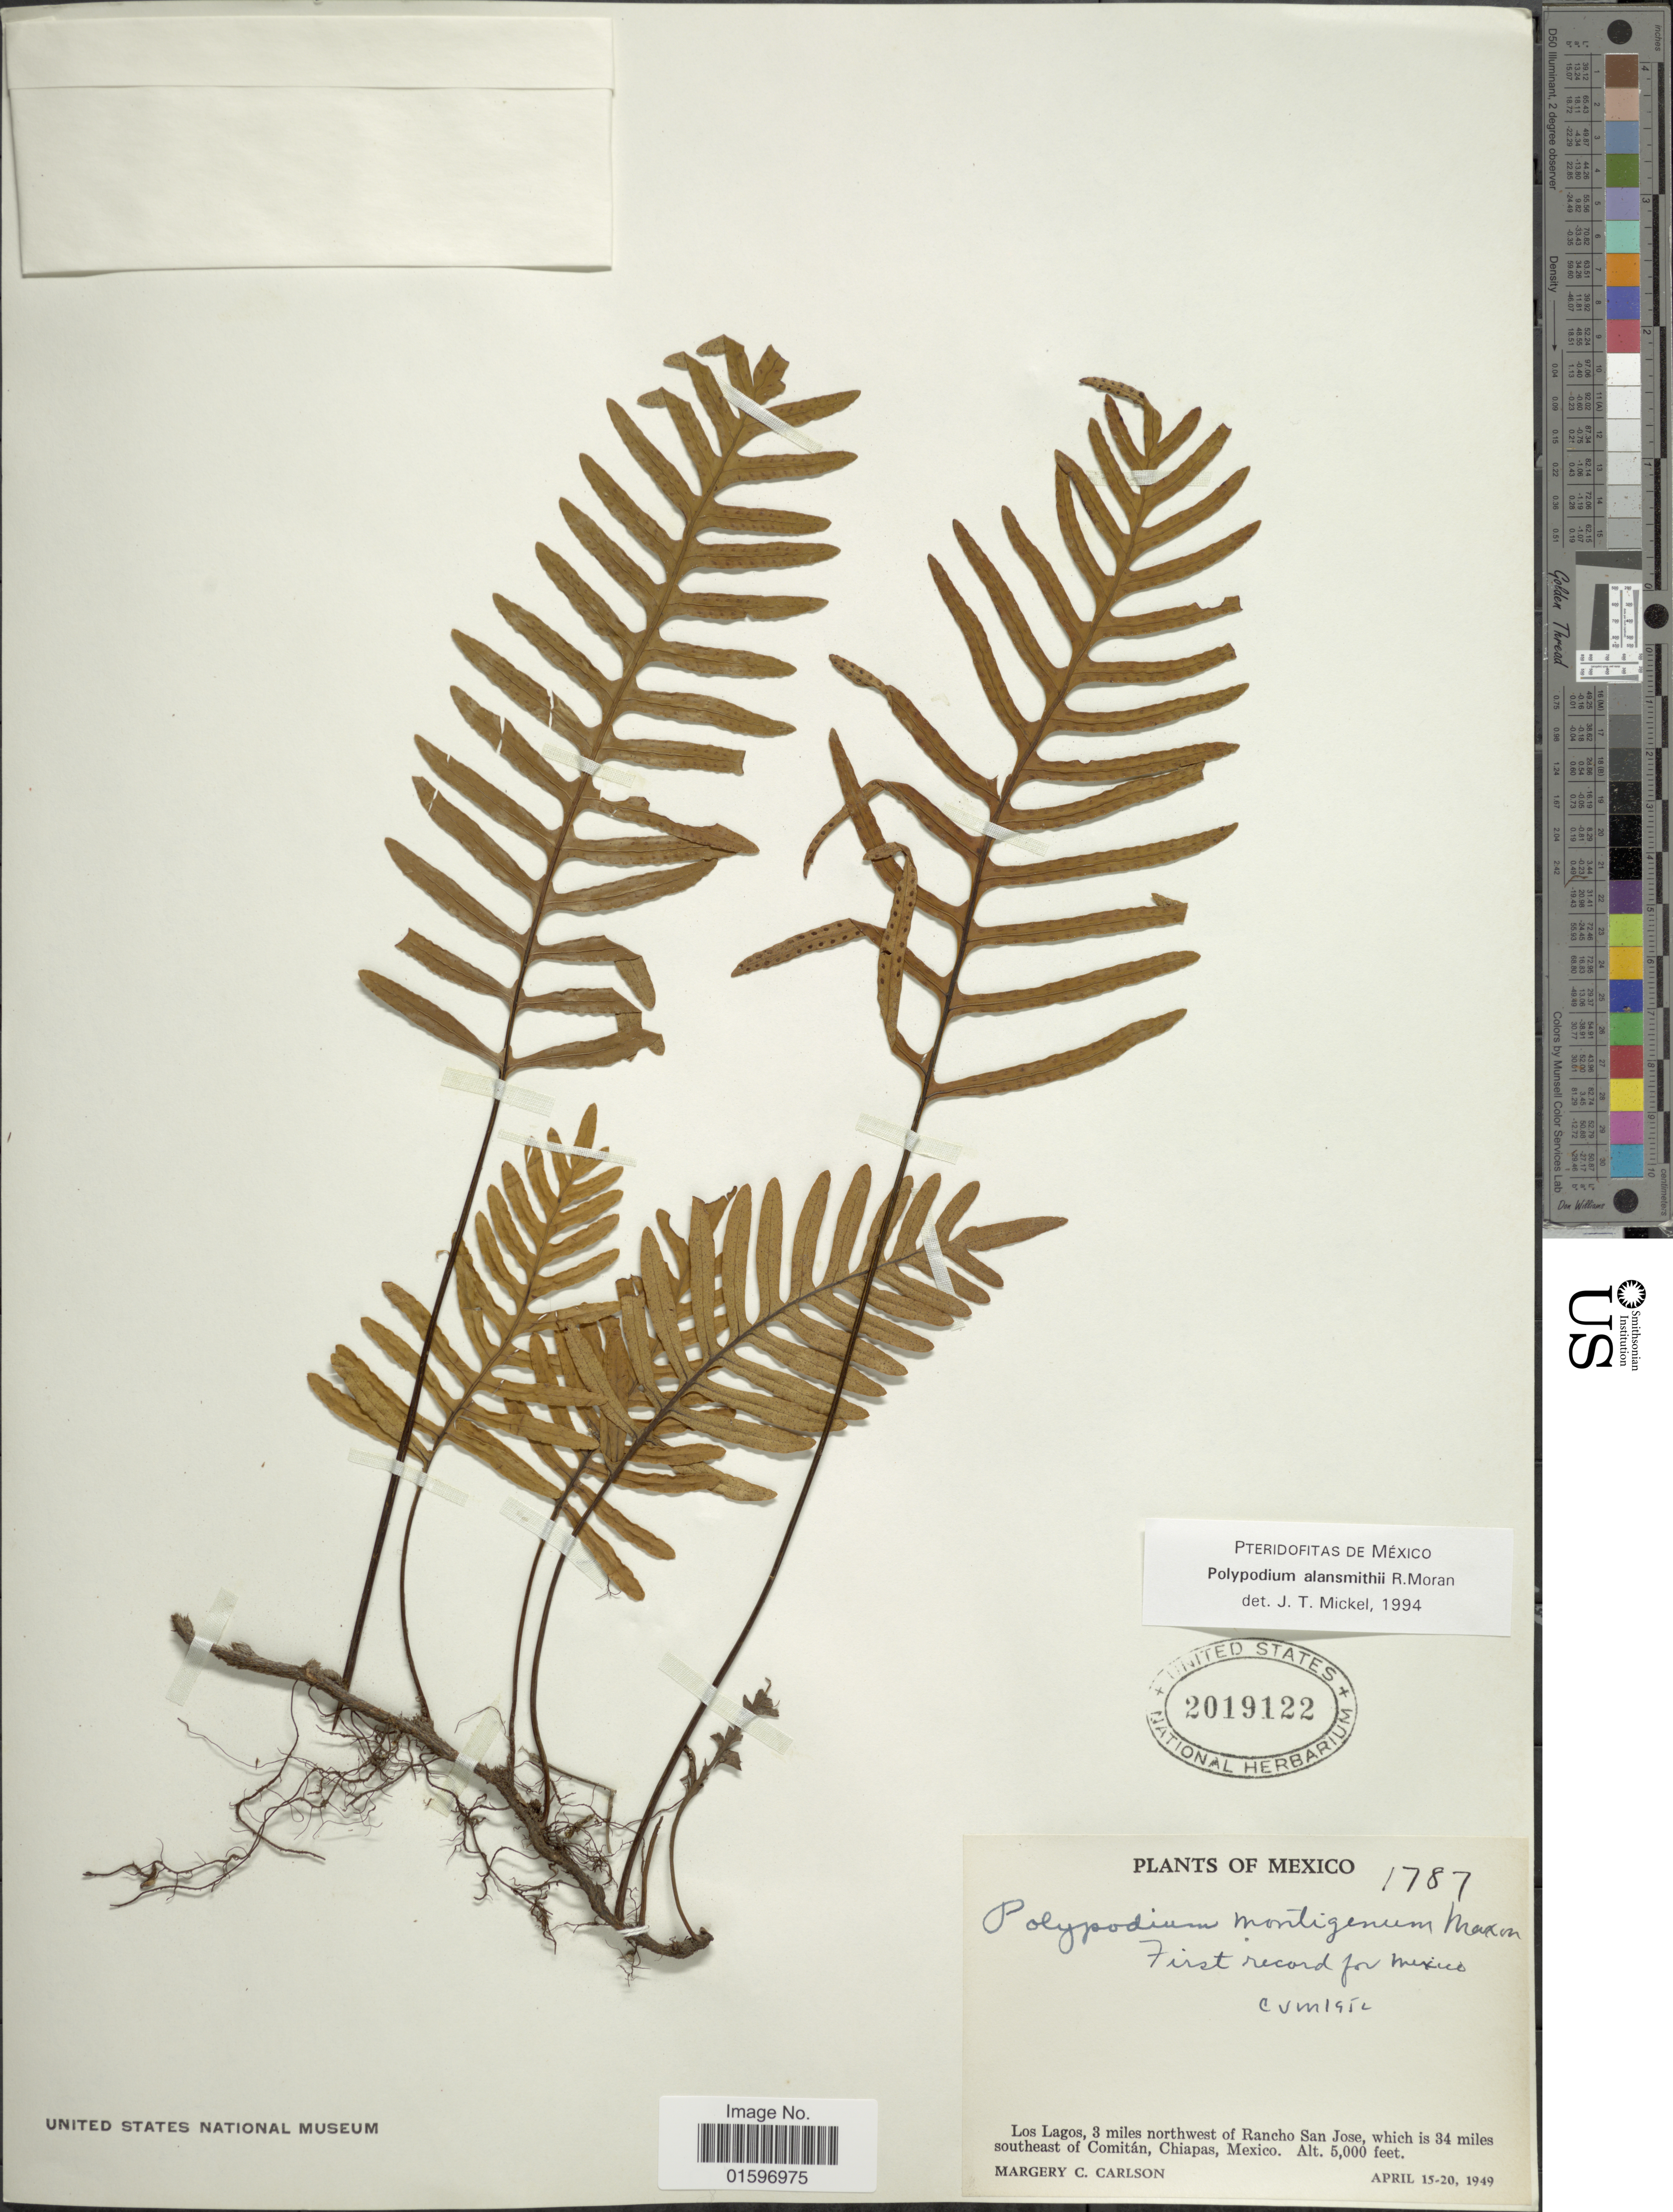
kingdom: Plantae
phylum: Tracheophyta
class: Polypodiopsida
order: Polypodiales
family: Polypodiaceae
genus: Pleopeltis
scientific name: Pleopeltis alansmithii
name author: (R.C. Moran)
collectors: M. C. Carlson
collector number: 1787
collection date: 1949-04-15/1949-04-20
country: Mexico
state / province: Chiapas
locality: Los Lagos, 3 miles northwest of rancho San Jose, which is 34 miles southeast of Comiyán.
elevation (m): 1524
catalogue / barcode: US 2019122